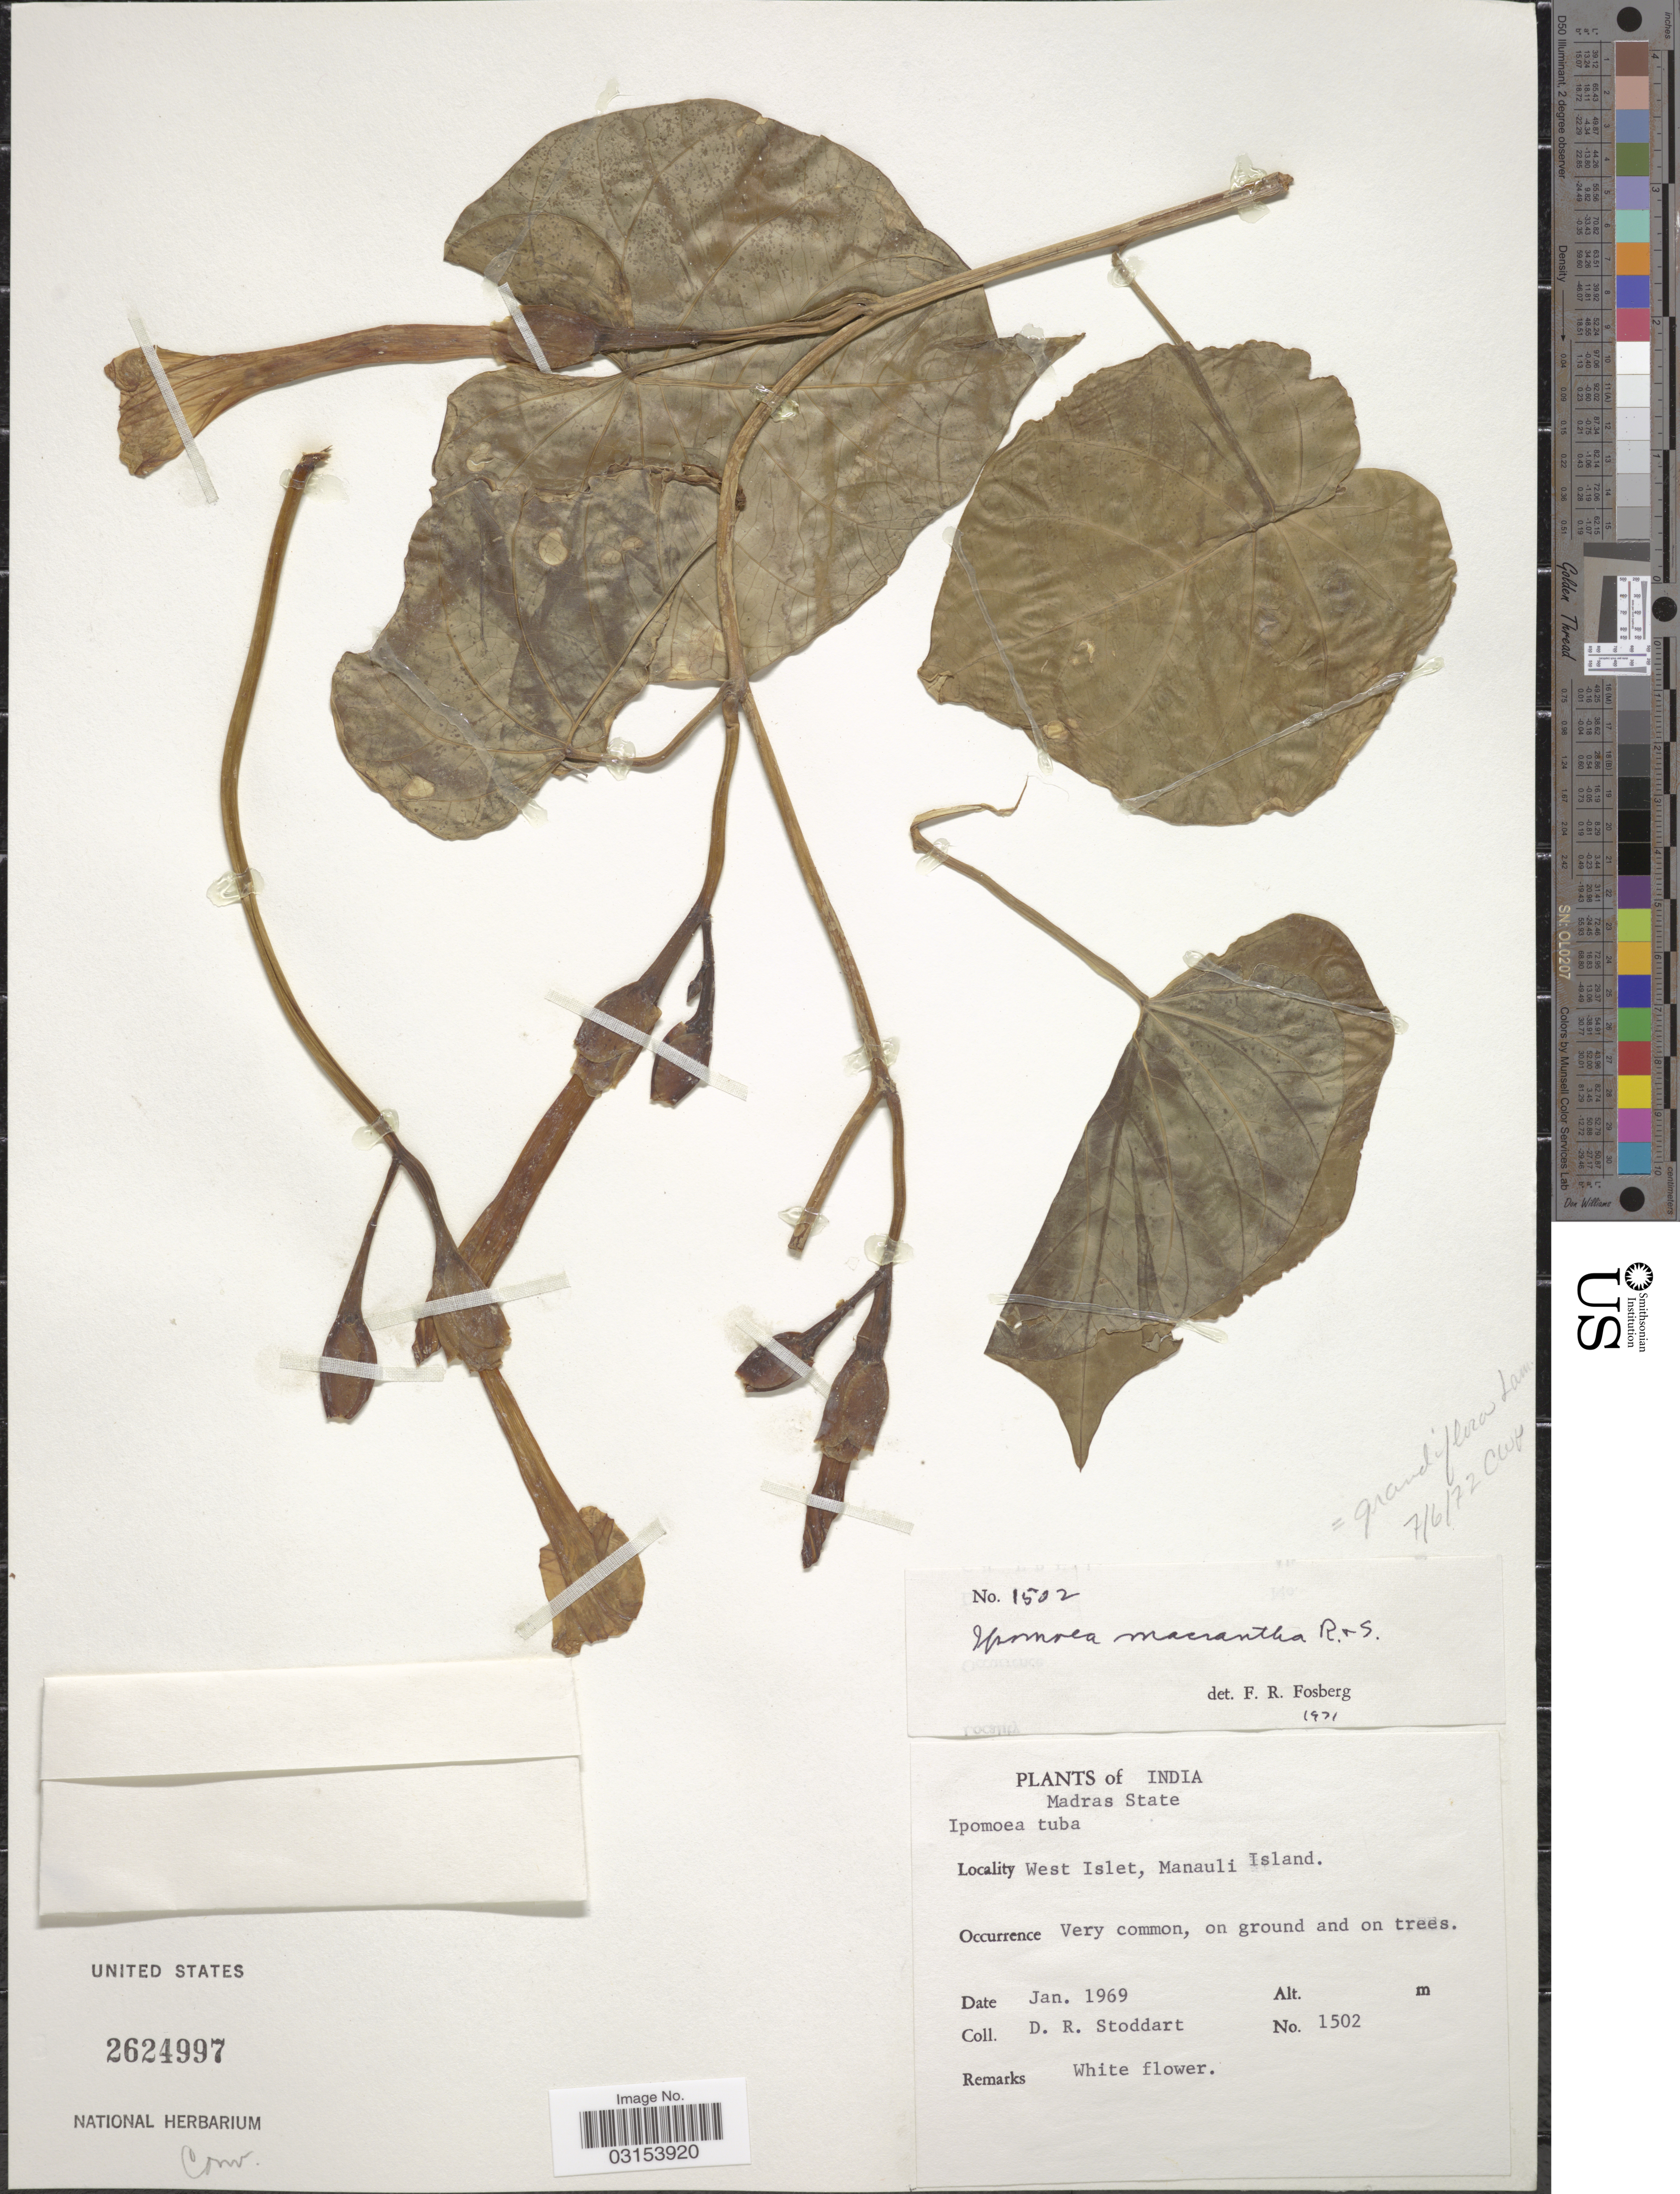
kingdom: Plantae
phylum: Tracheophyta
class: Magnoliopsida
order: Solanales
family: Convolvulaceae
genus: Ipomoea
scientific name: Ipomoea macrantha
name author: Roem. & Schult.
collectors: D. R. Stoddart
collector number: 1502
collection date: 1969-01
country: India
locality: Madras State. West Islet, Manauli Island.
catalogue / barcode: US 2624997